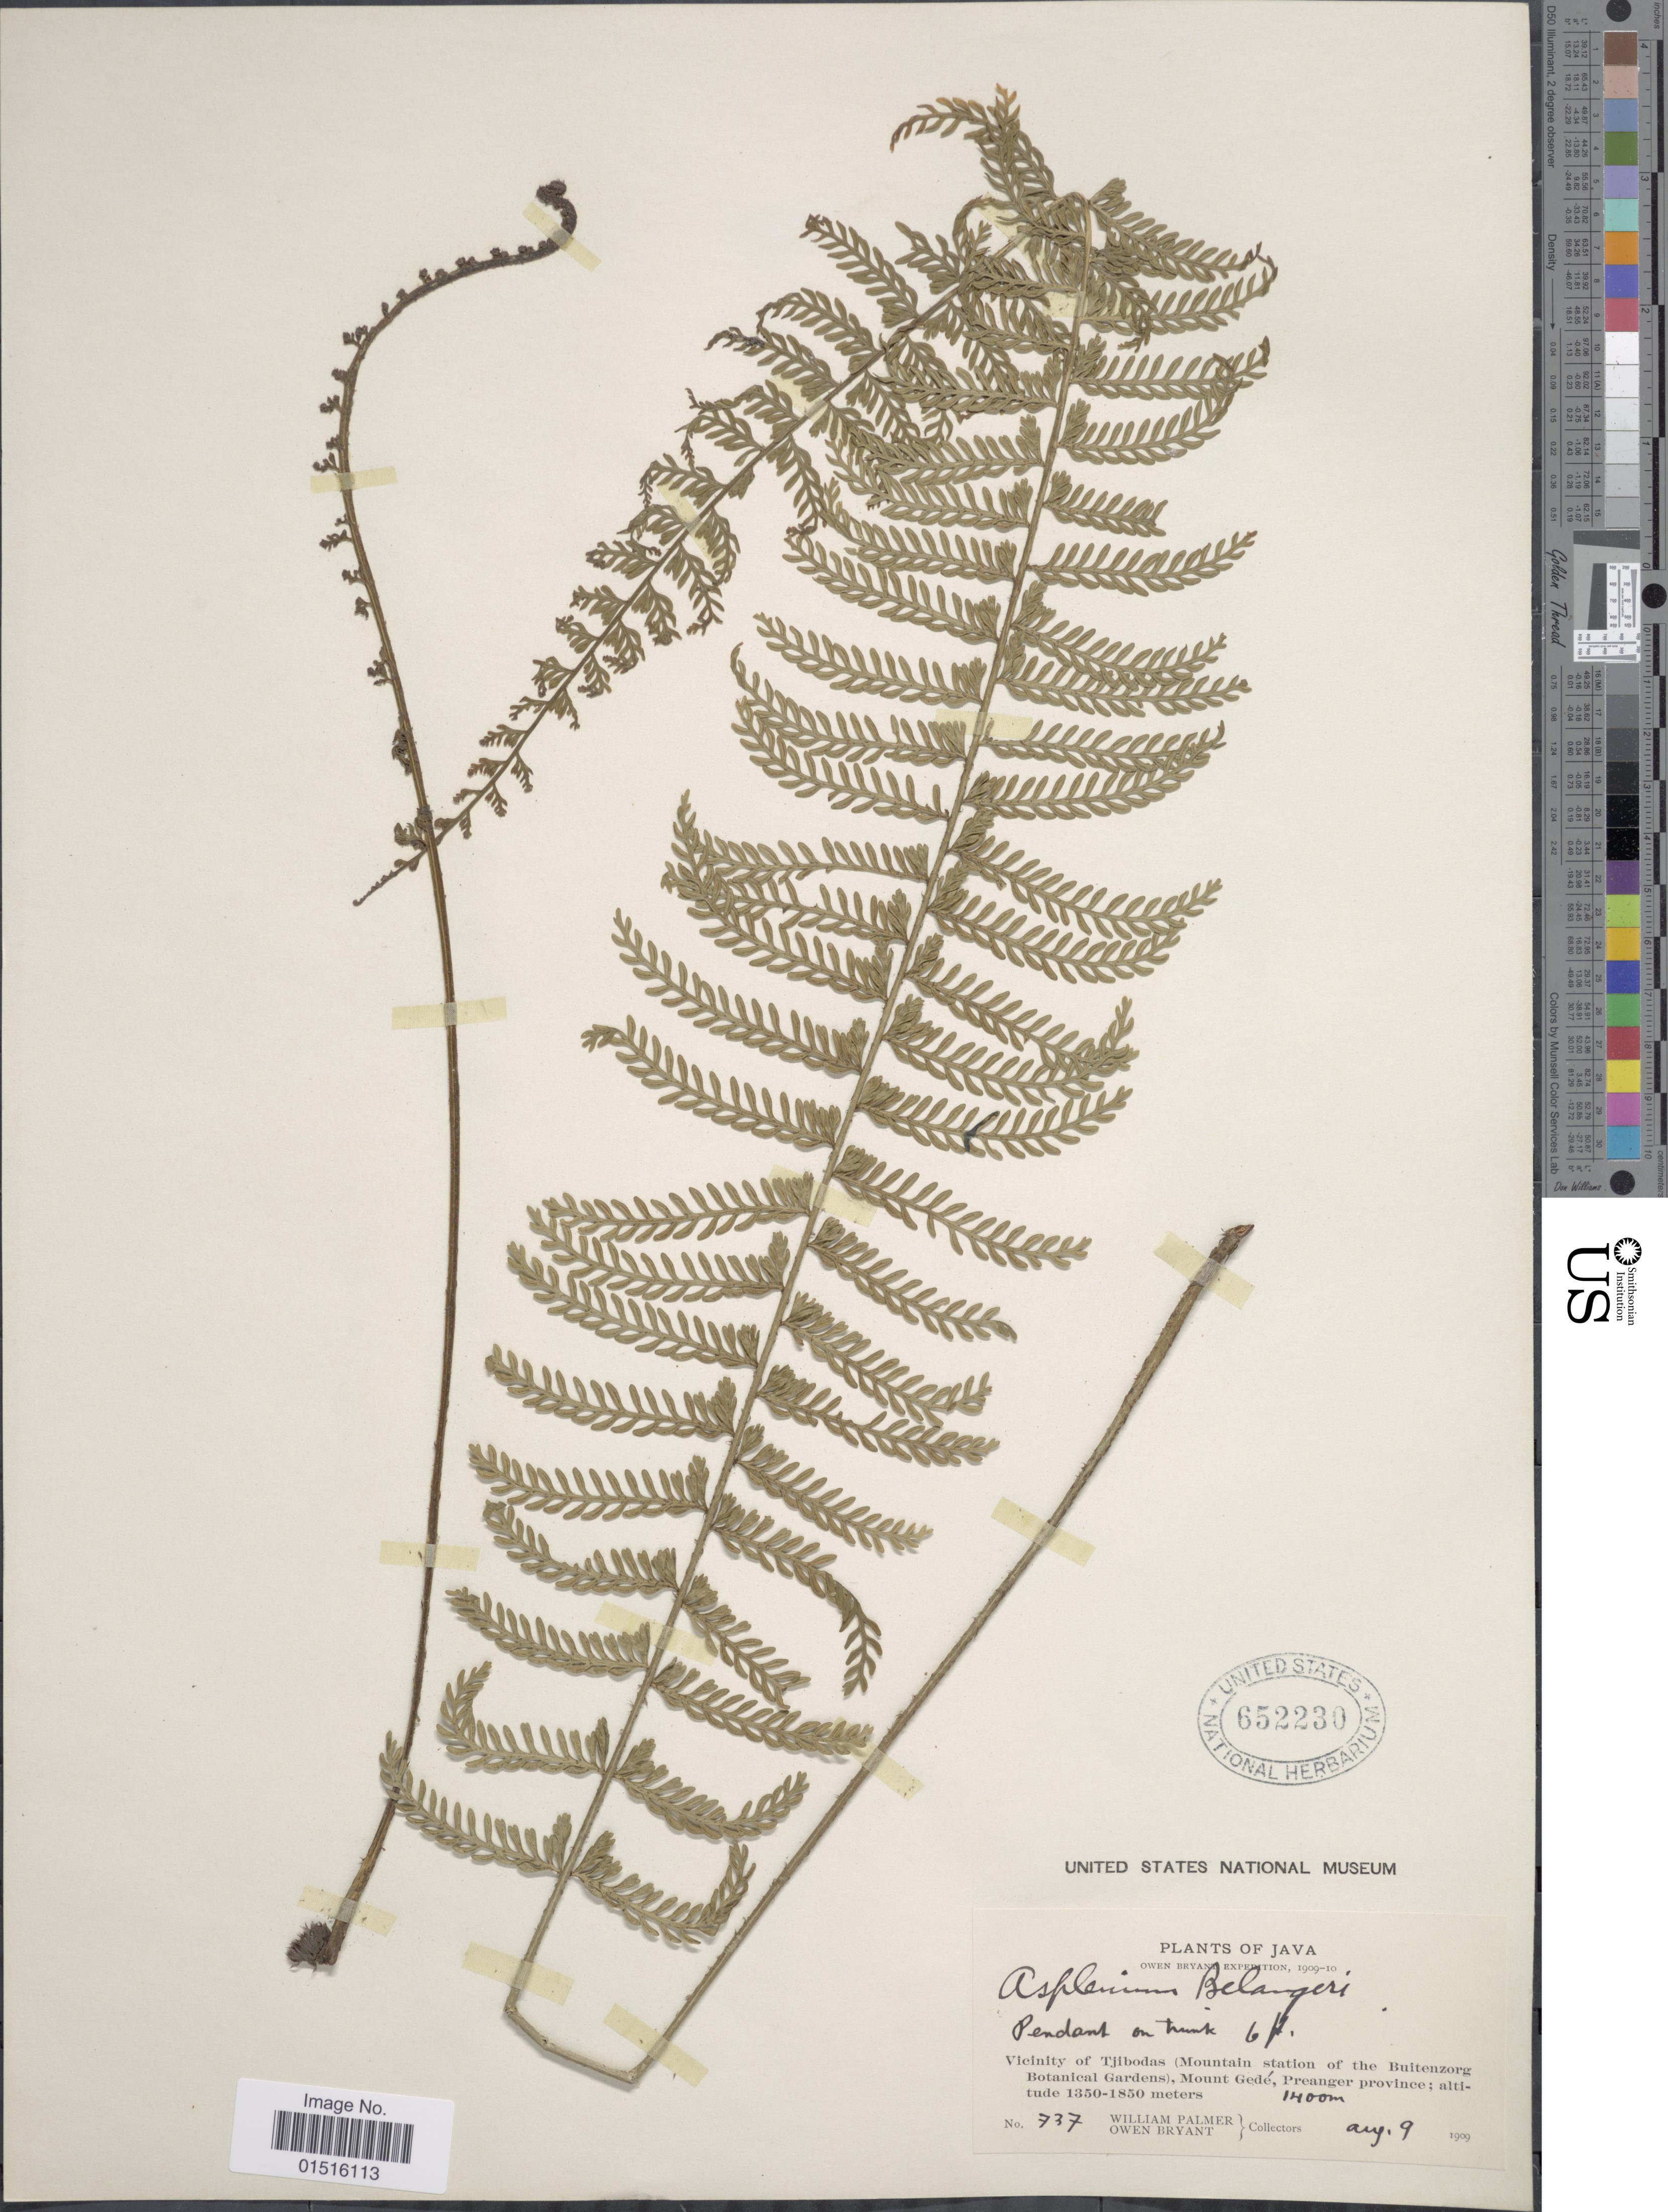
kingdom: Plantae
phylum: Tracheophyta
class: Polypodiopsida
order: Polypodiales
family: Aspleniaceae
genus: Asplenium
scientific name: Asplenium belangeri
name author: Bory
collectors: W. Palmer & O. Bryant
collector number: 737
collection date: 1909-08-09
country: Indonesia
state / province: Java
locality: Vicinity of Tjibodas (Mountain station of the Buitenzorg Botanical gardens), Mount Gede, Preanger province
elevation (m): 1400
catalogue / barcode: US 652230